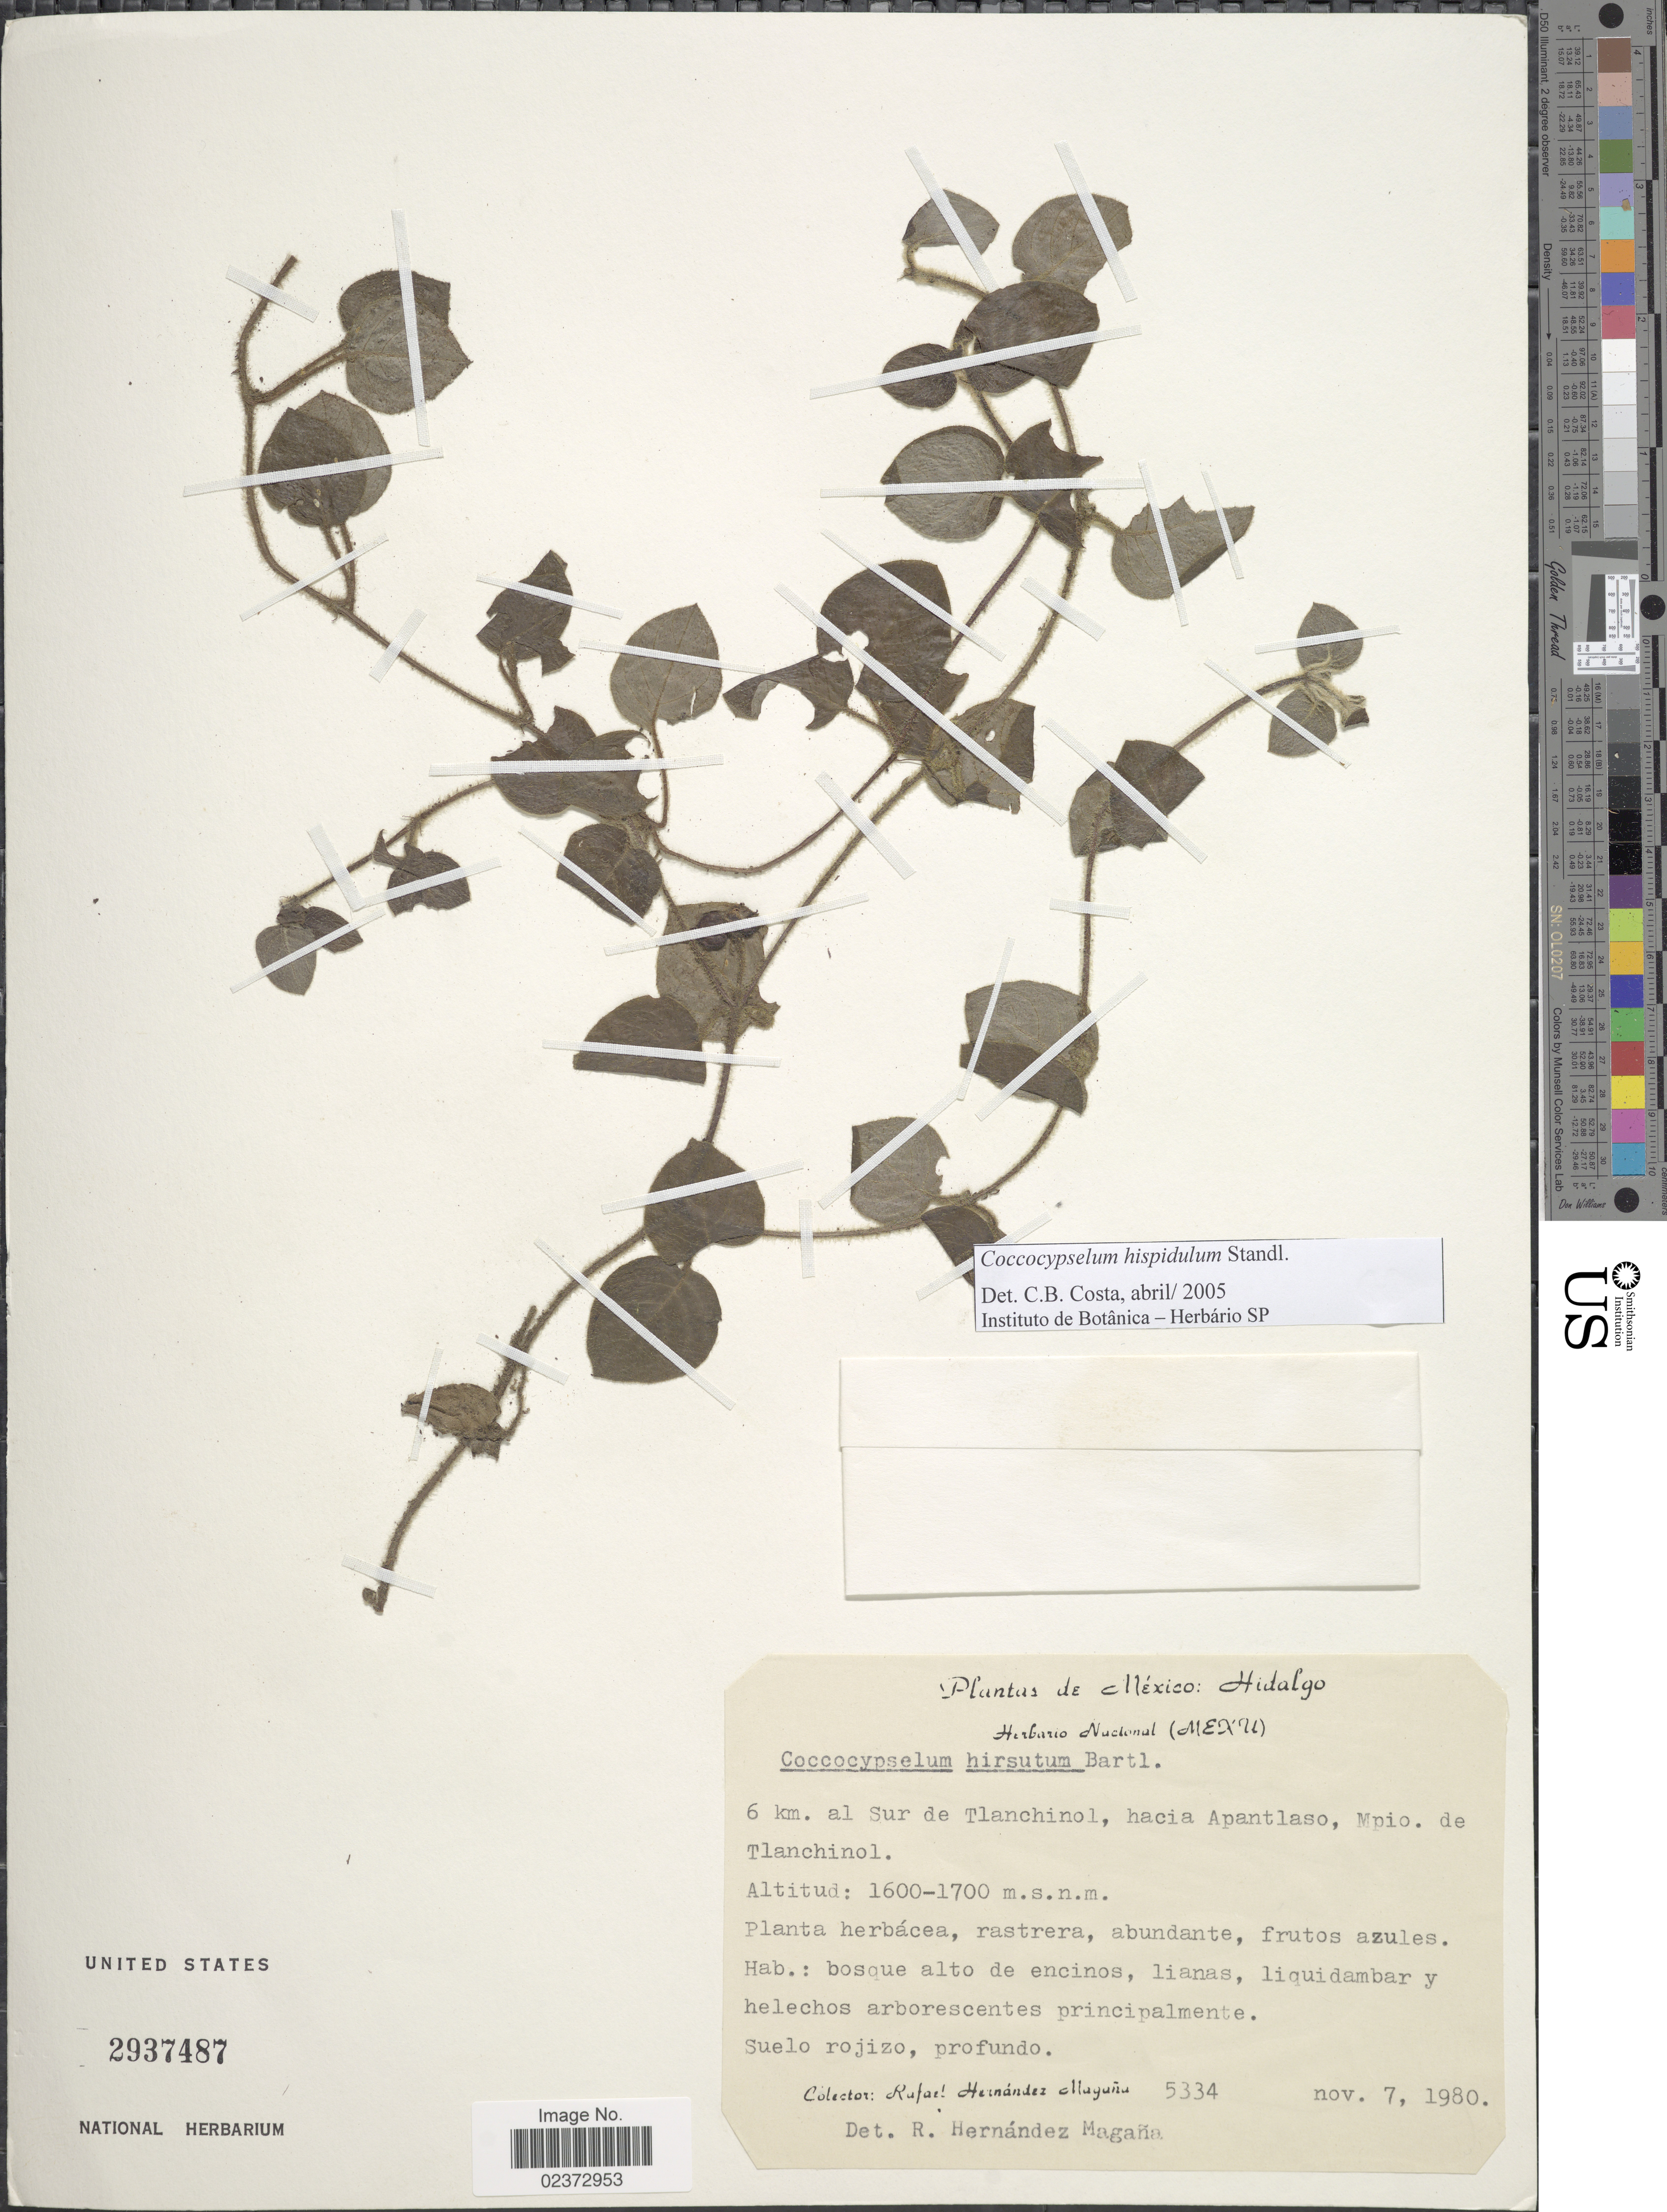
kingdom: Plantae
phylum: Tracheophyta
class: Magnoliopsida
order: Gentianales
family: Rubiaceae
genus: Coccocypselum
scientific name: Coccocypselum hispidulum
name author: (Standl.) Standl.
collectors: R. Hernández-M.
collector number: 5334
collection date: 1980-11-07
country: Mexico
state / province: Hidalgo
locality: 6 km al Sur de Tlanchinol, hacia Apantlaso, Mpio de Tlanchinol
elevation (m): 1600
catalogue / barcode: US 2937487